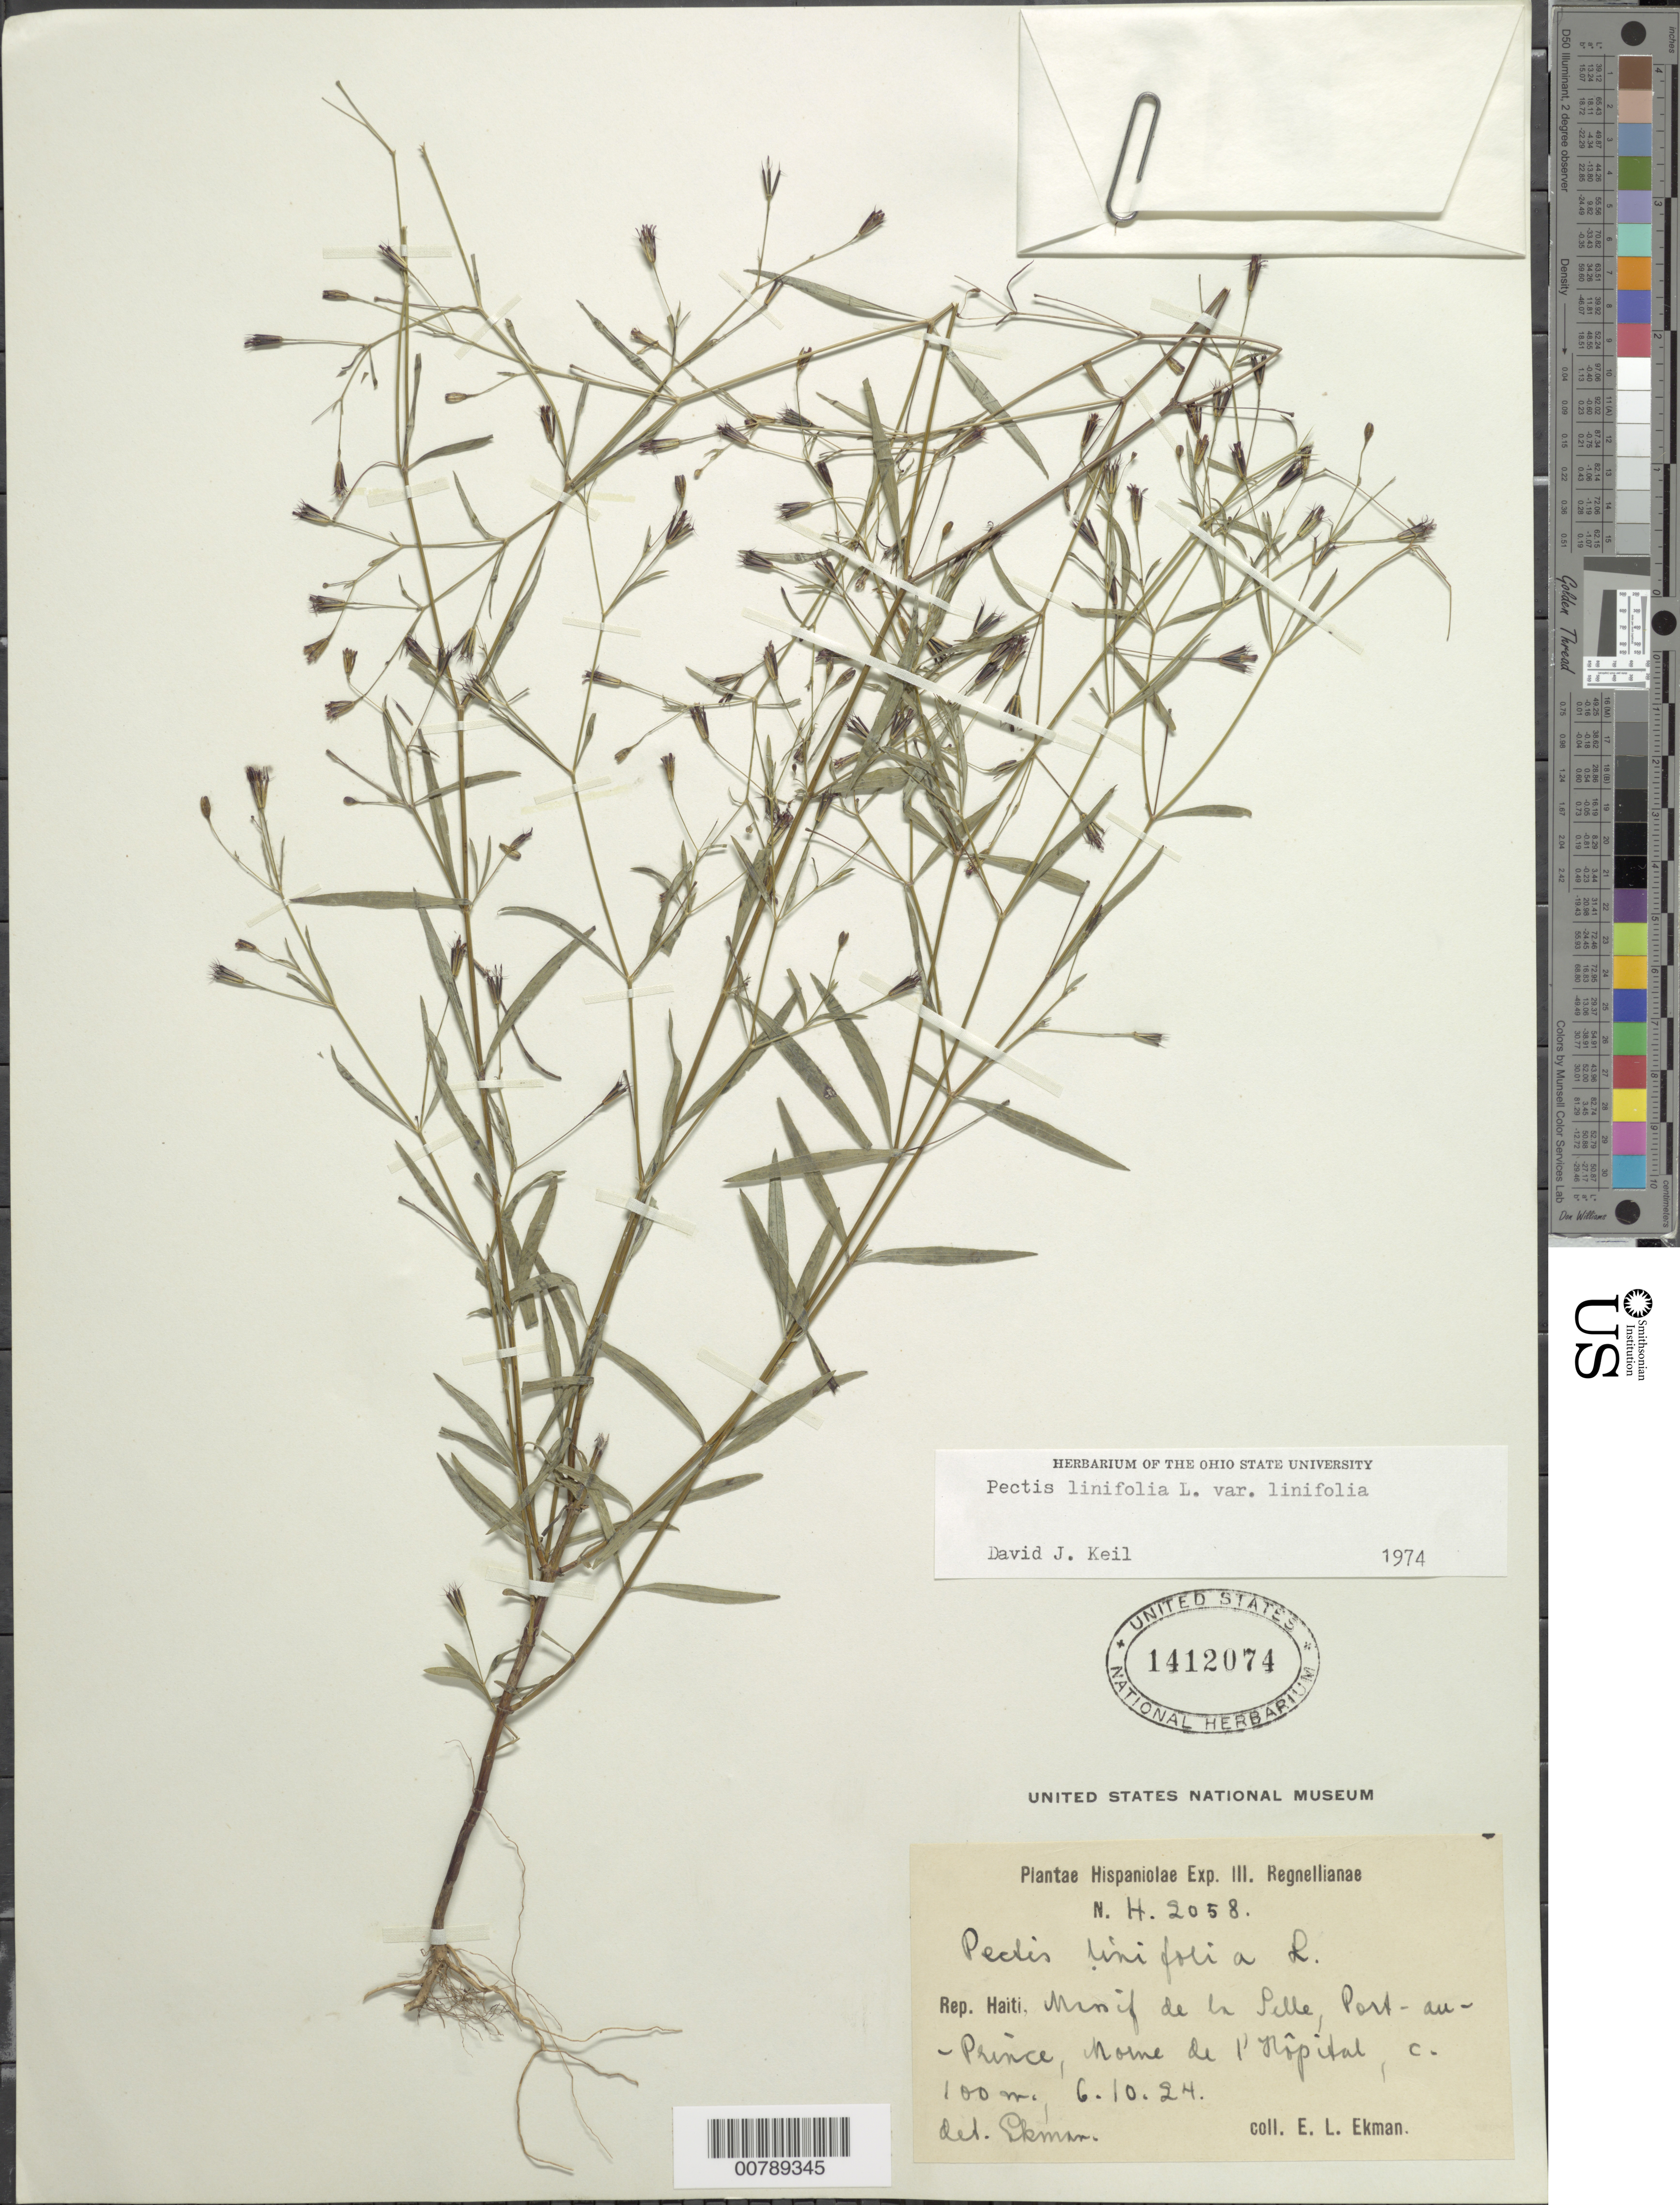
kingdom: Plantae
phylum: Tracheophyta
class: Magnoliopsida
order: Asterales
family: Asteraceae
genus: Pectis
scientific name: Pectis linifolia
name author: L.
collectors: E. L. Ekman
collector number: H 2058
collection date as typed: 06 Oct 1924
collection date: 1924-10-06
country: Haiti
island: Hispaniola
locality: Massif de la Selle, Port-au-Prince, Morne de l'Hôpital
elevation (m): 100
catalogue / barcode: US 1412074